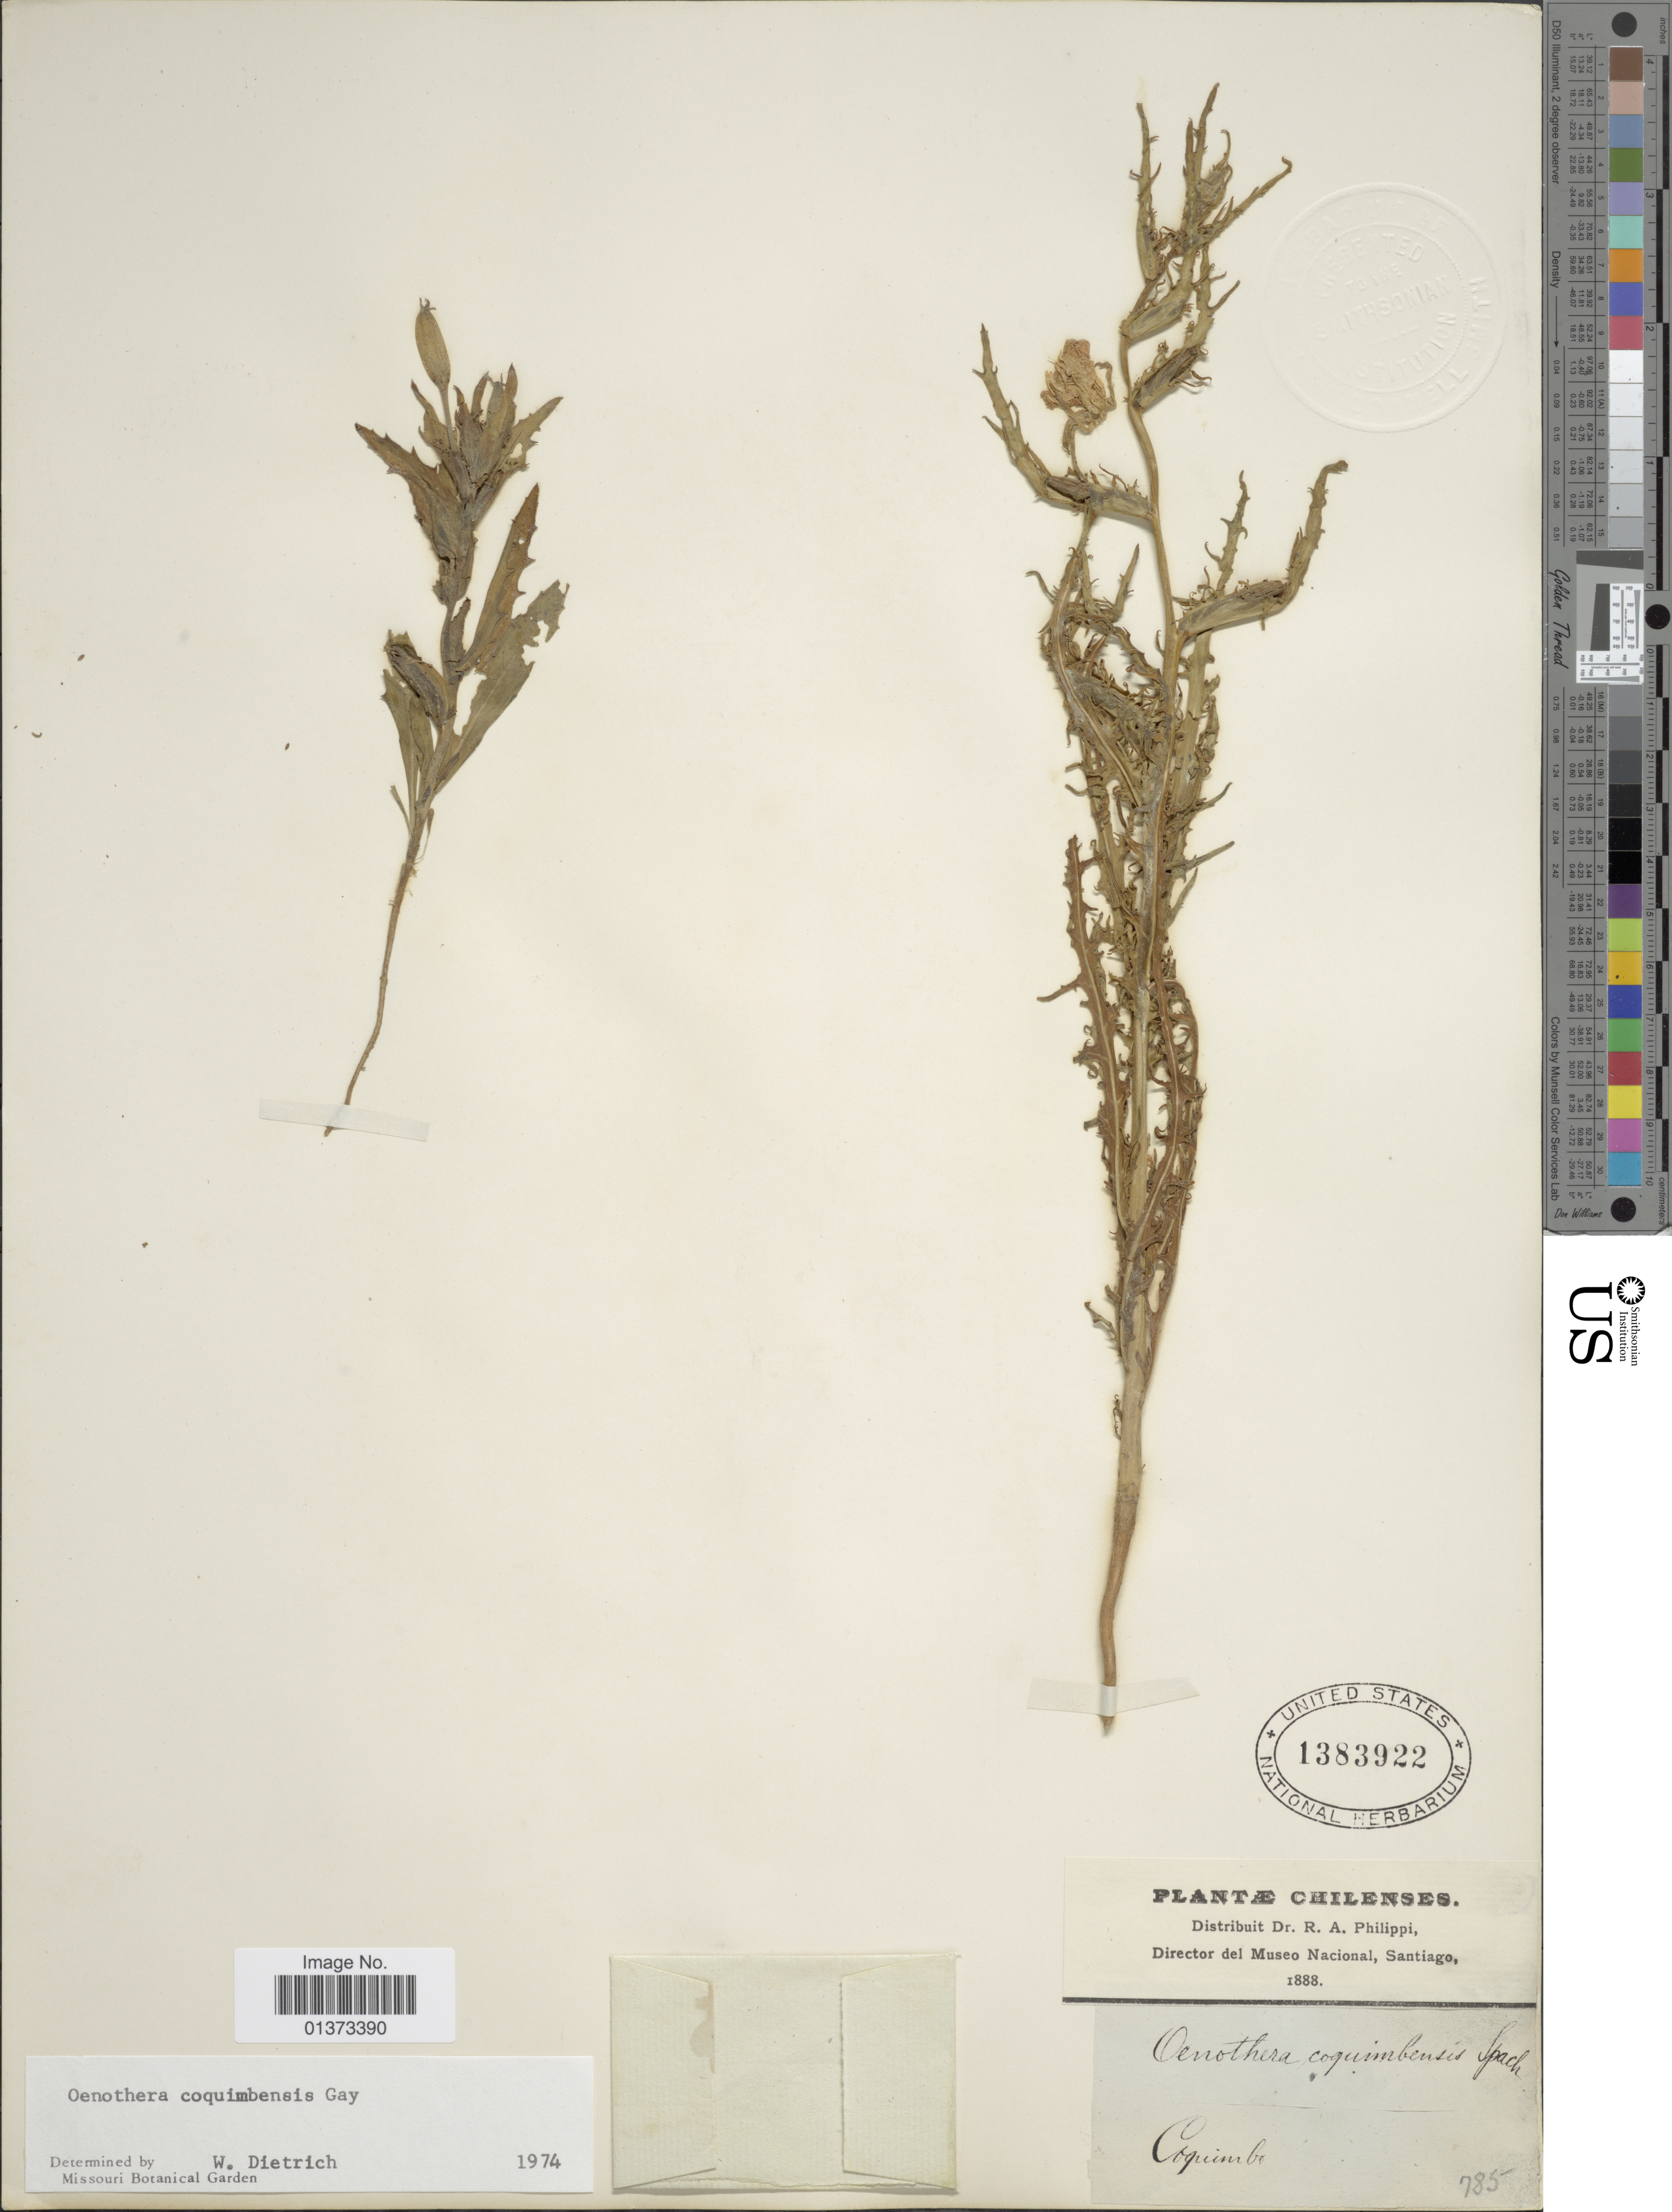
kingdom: Plantae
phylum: Tracheophyta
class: Magnoliopsida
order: Myrtales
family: Onagraceae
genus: Oenothera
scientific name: Oenothera coquimbensis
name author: Gay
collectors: R. A. Philippi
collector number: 785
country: Chile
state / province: Coquimbo (IV)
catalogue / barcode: US 1383922